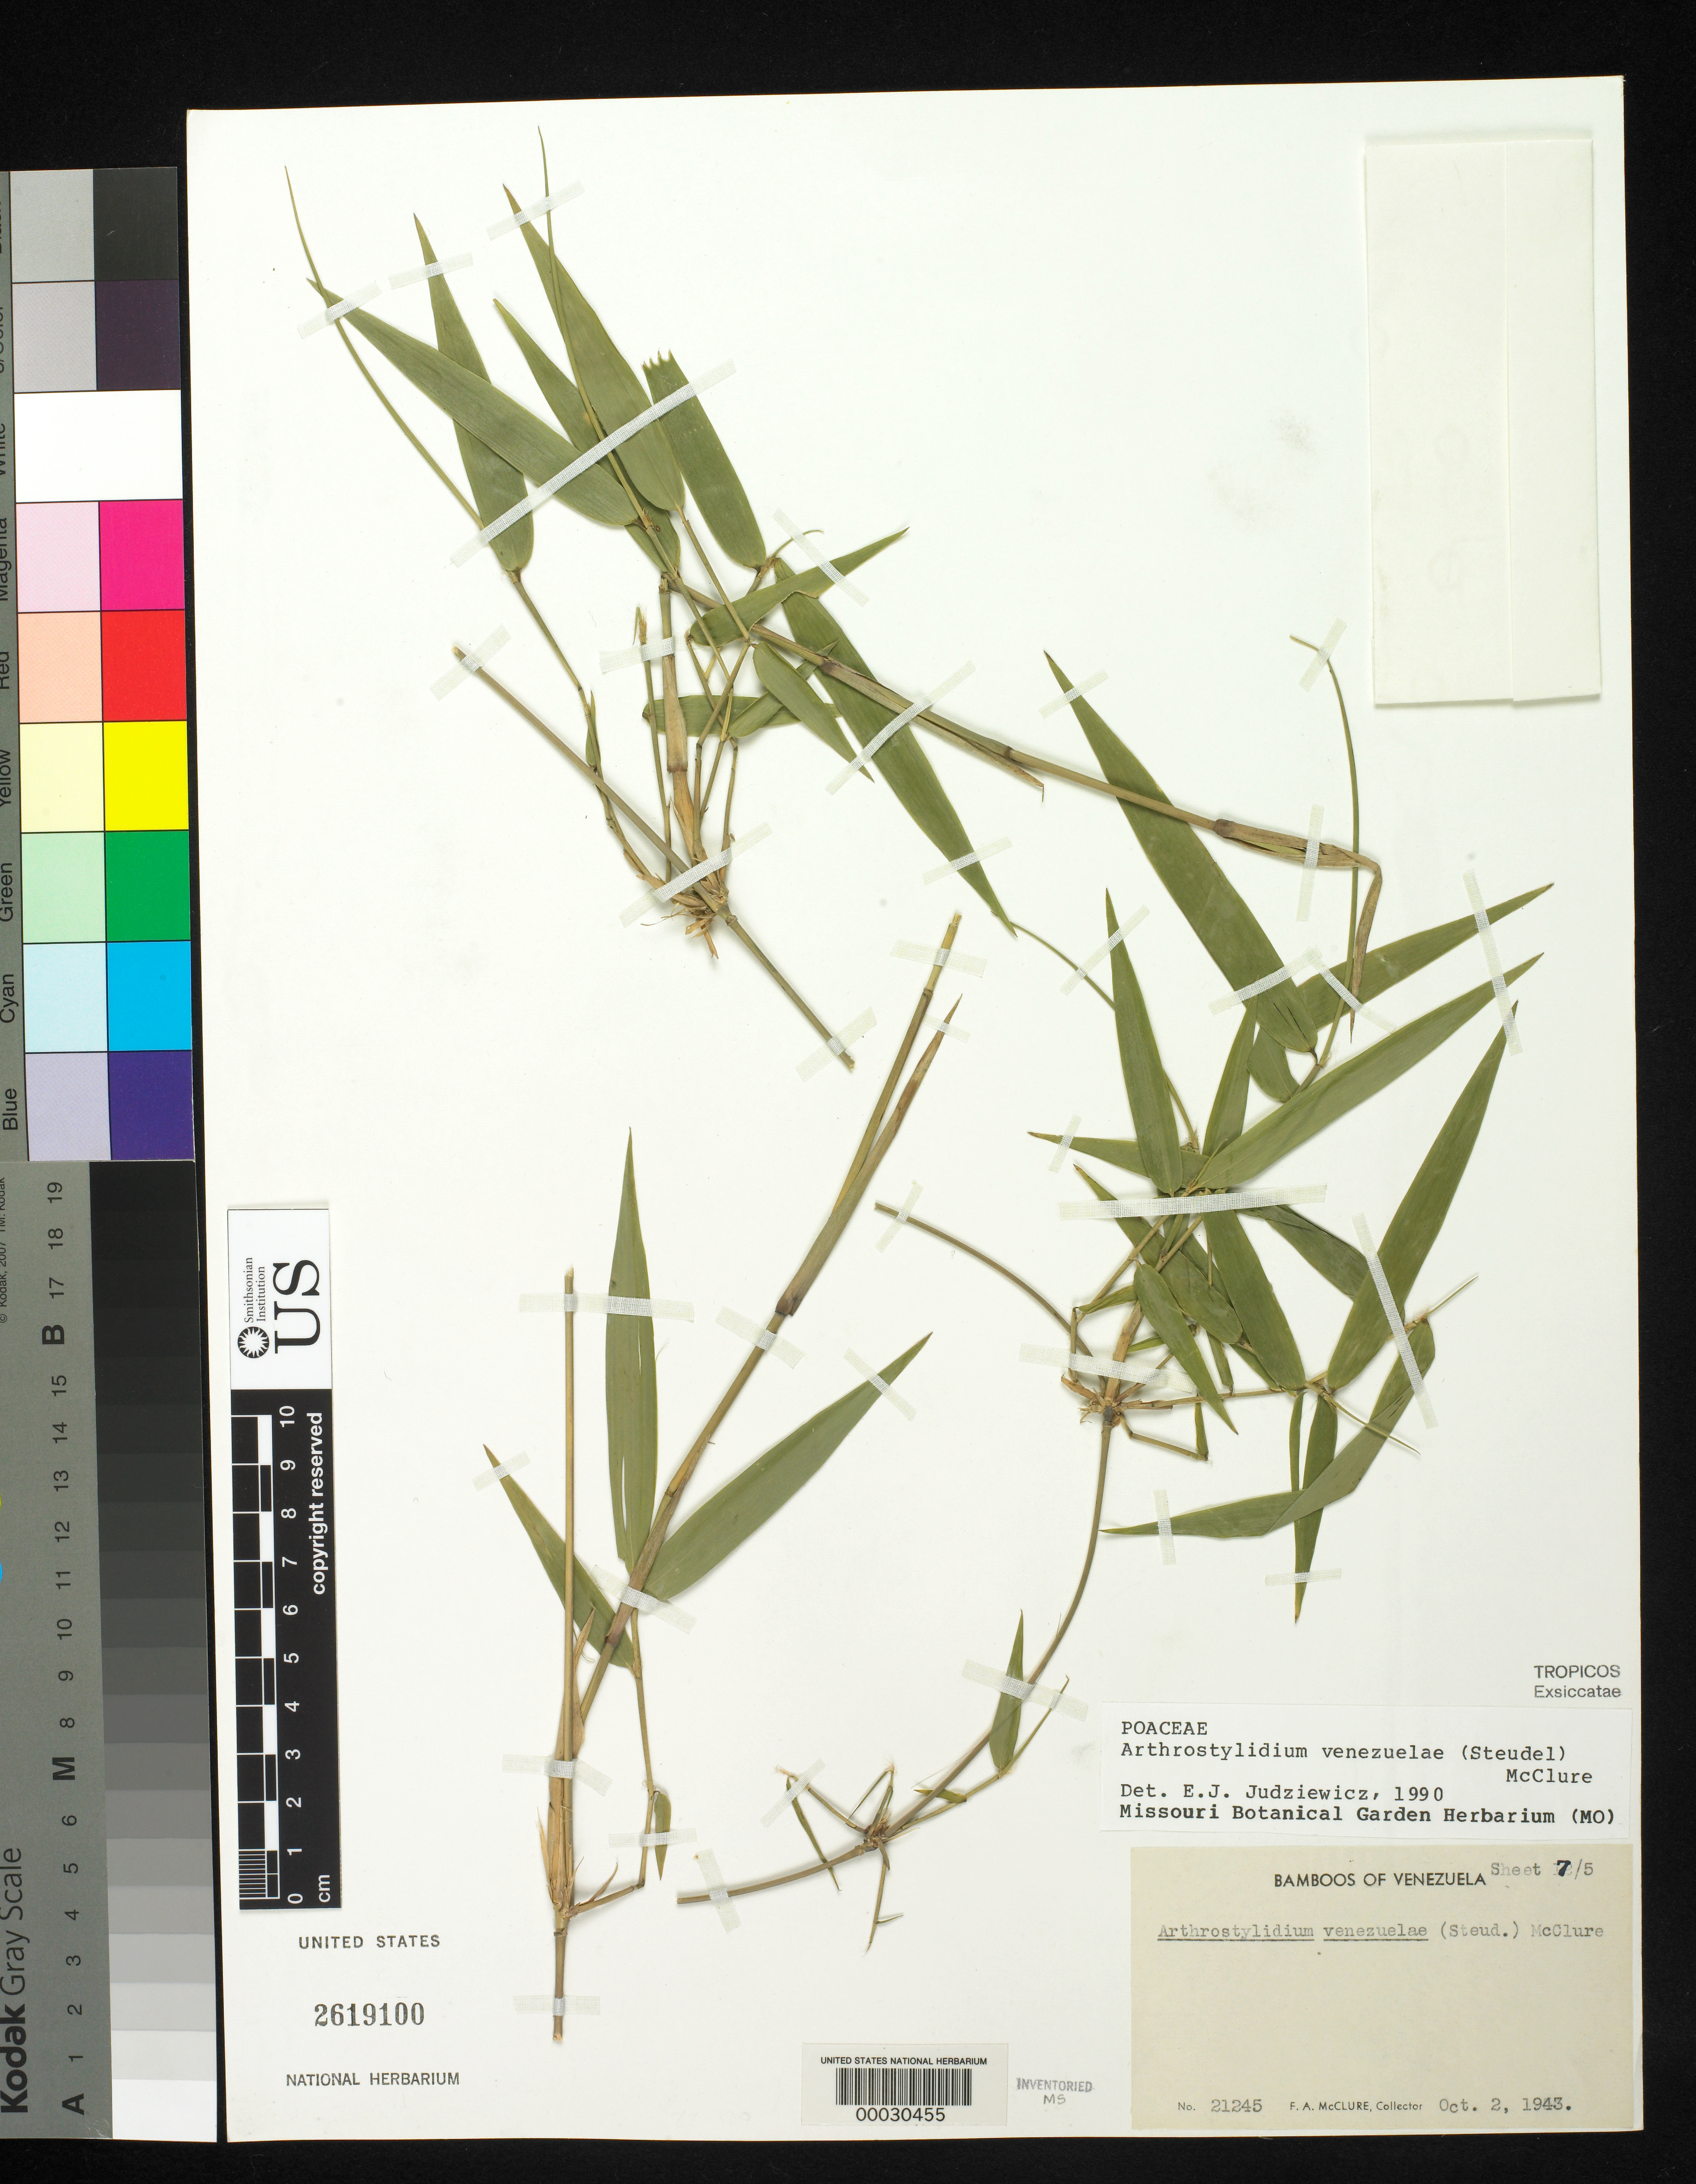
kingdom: Plantae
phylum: Tracheophyta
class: Liliopsida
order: Poales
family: Poaceae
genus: Arthrostylidium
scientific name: Arthrostylidium venezuelae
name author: (Steud.) McClure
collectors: F. A. McClure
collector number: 21245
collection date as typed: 02 Oct 1943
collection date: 1943-10-02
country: Venezuela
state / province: Miranda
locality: El avila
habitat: Thicket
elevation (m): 2900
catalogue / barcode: US 2619100